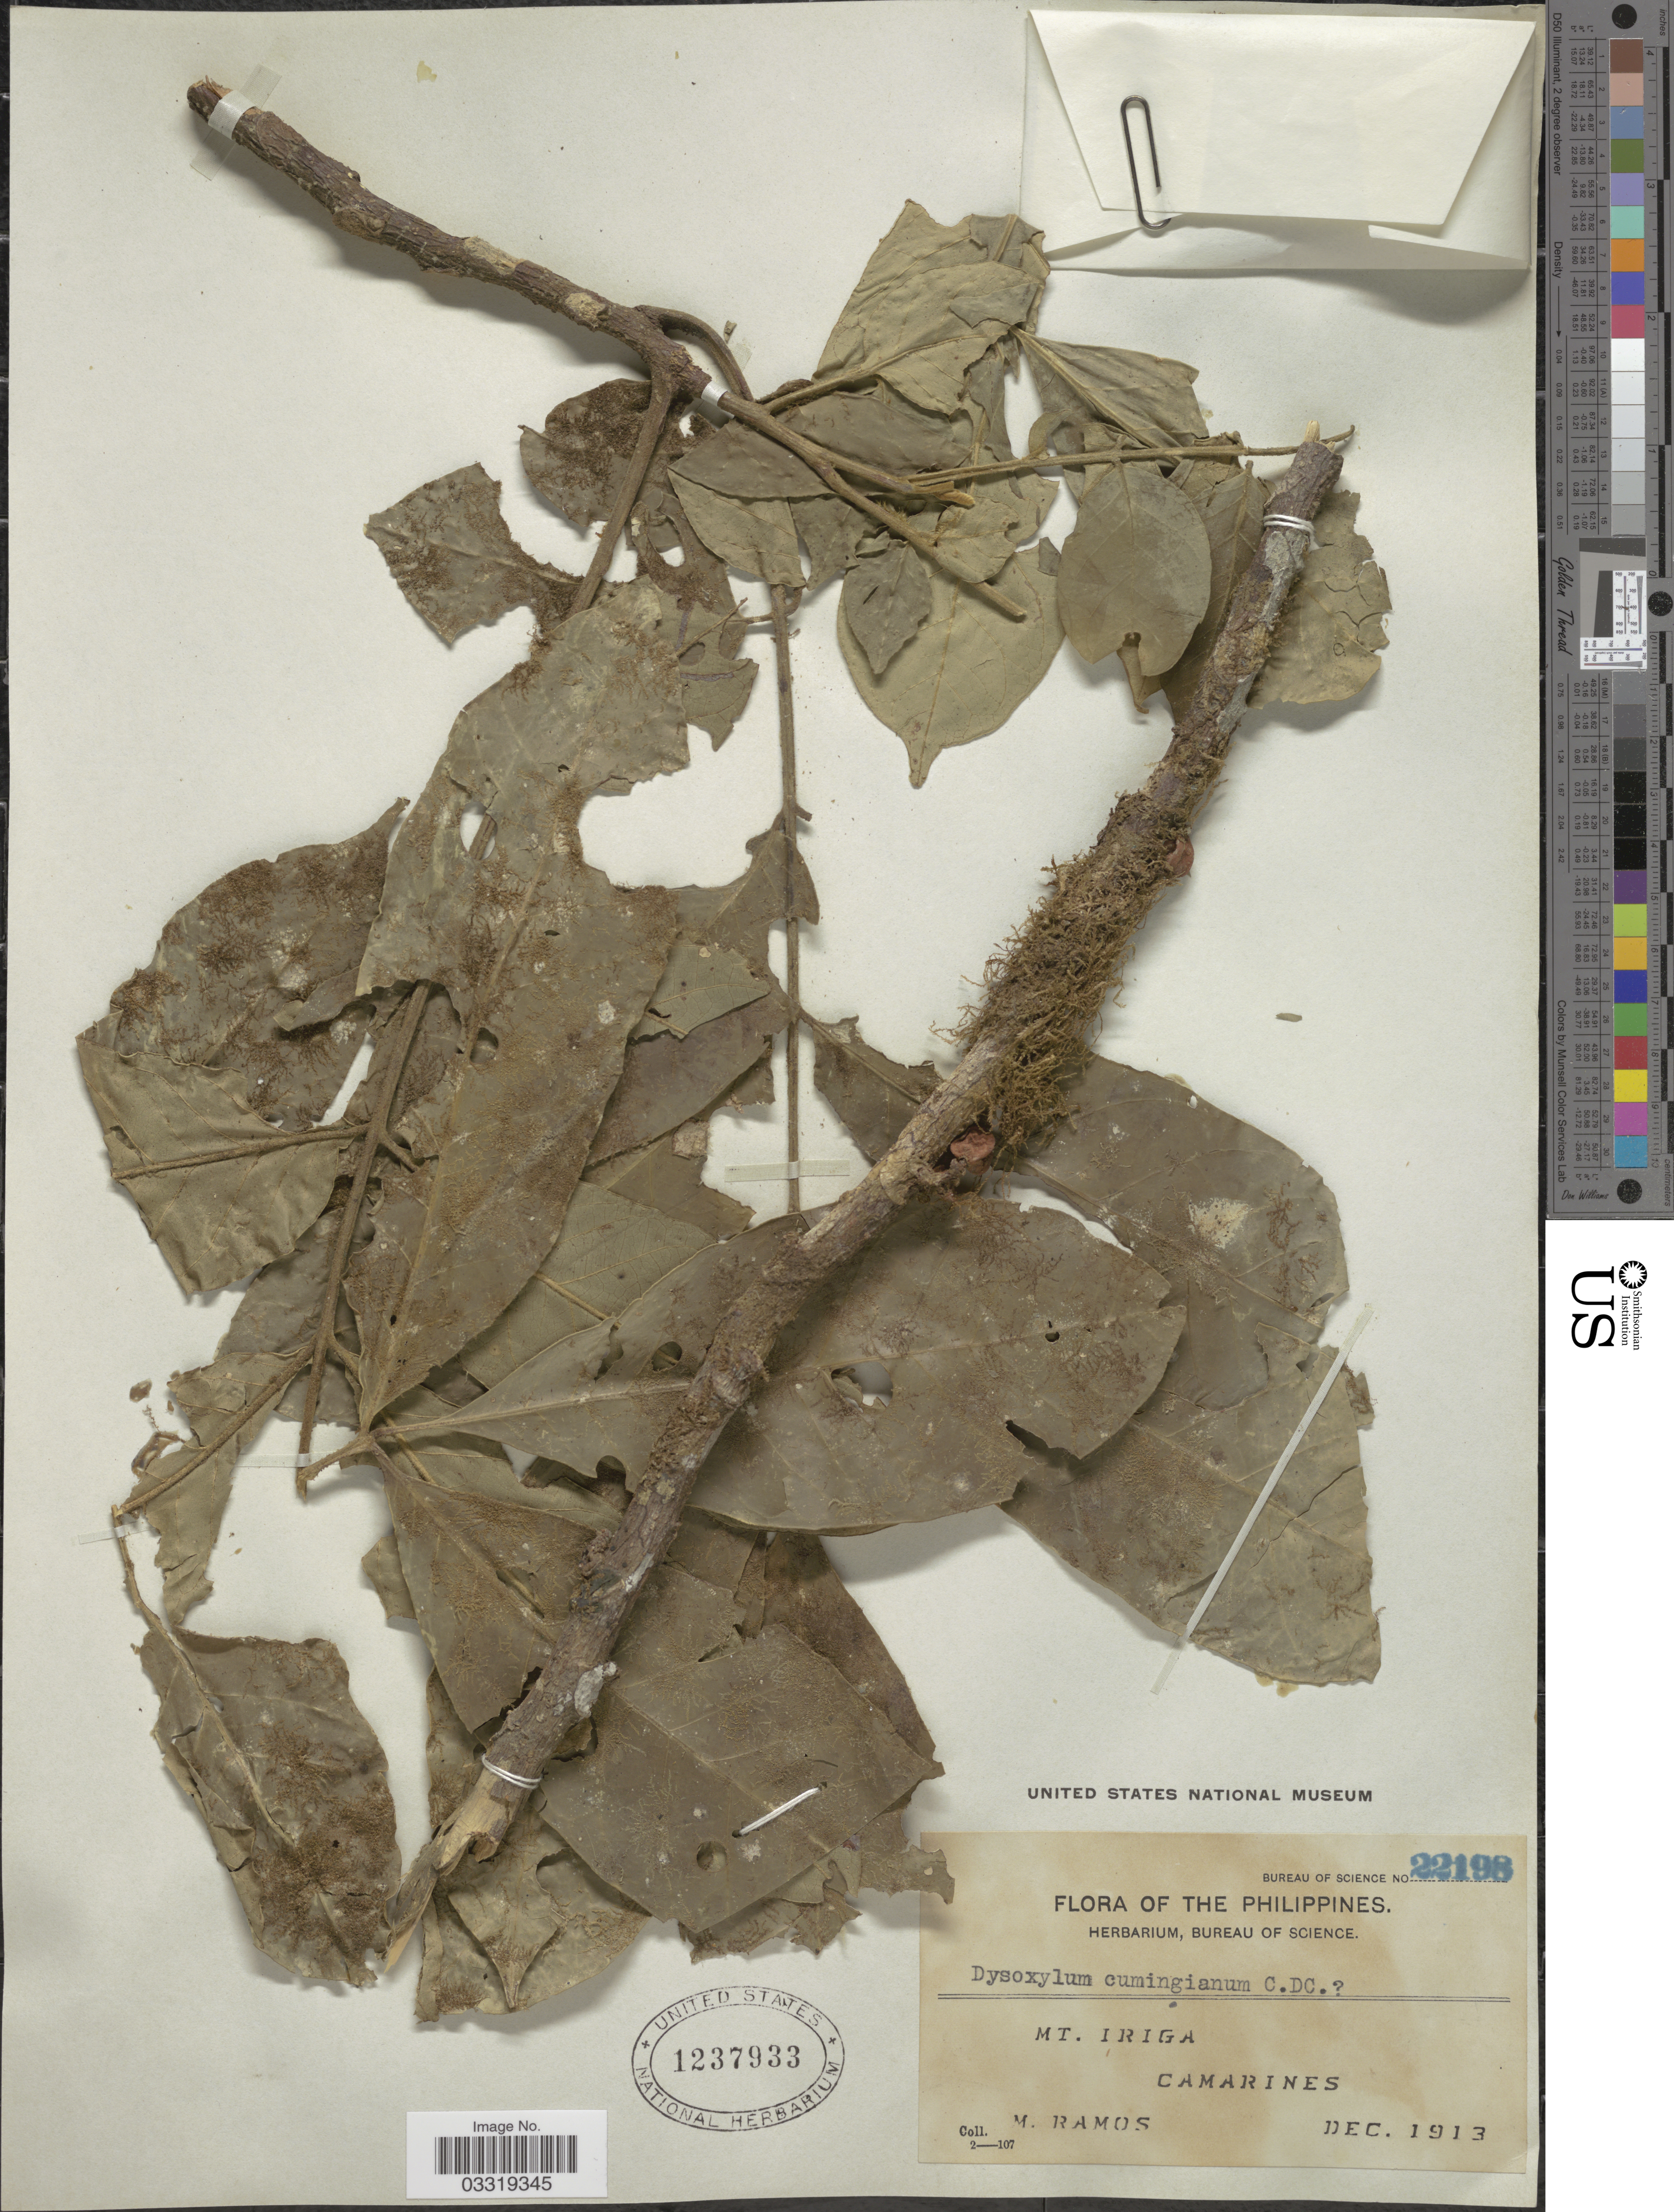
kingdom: Plantae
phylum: Tracheophyta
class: Magnoliopsida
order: Sapindales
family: Meliaceae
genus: Epicharis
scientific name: Epicharis cumingiana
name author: (C. DC.) Harms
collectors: M. Ramos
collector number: Bureau of Science 22198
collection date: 1913-12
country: Philippines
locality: Mt. Iriga, Camarines.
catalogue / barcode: US 1237933